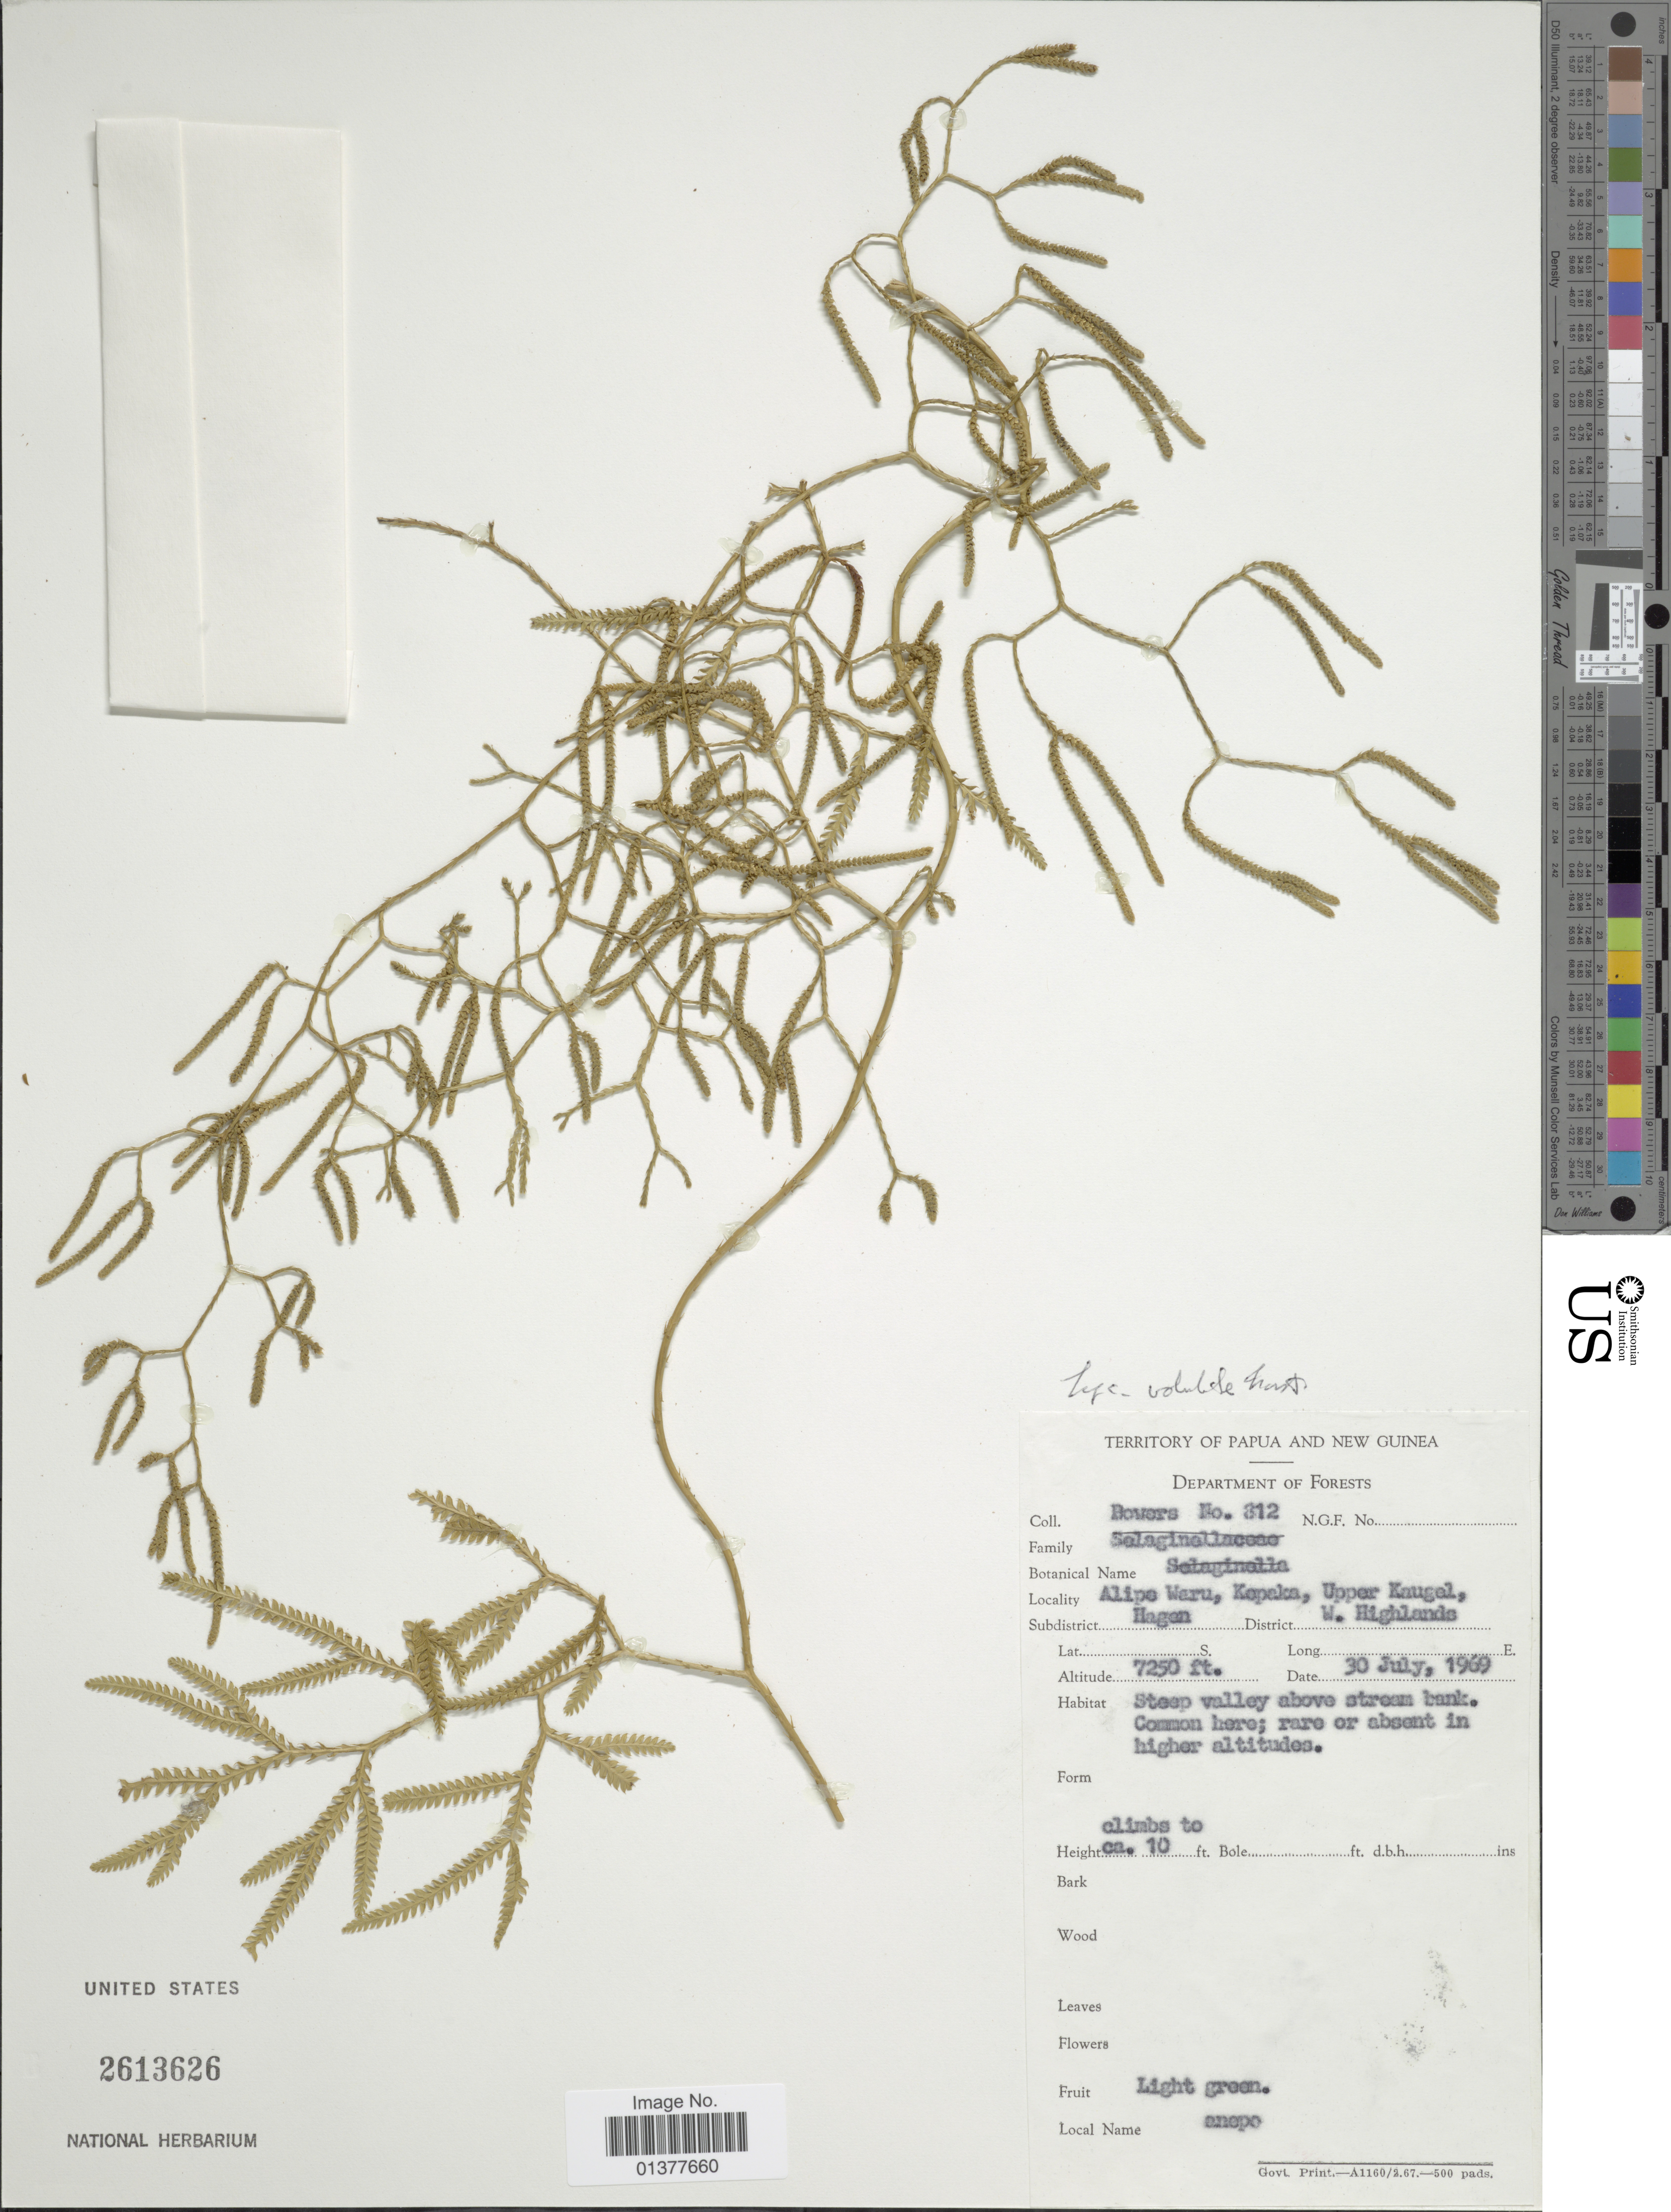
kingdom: Plantae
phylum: Tracheophyta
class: Lycopodiopsida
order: Lycopodiales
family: Lycopodiaceae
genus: Pseudodiphasium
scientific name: Pseudodiphasium volubile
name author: (G. Forst.) Holub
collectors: -. Bowers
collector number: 312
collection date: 1969-07-30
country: Papua New Guinea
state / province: Western Highlands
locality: Alipe Waru, Kepaka, Upper Kaugal, Subdistrict Hagen, W. highlands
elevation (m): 2210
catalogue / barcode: US 2613626